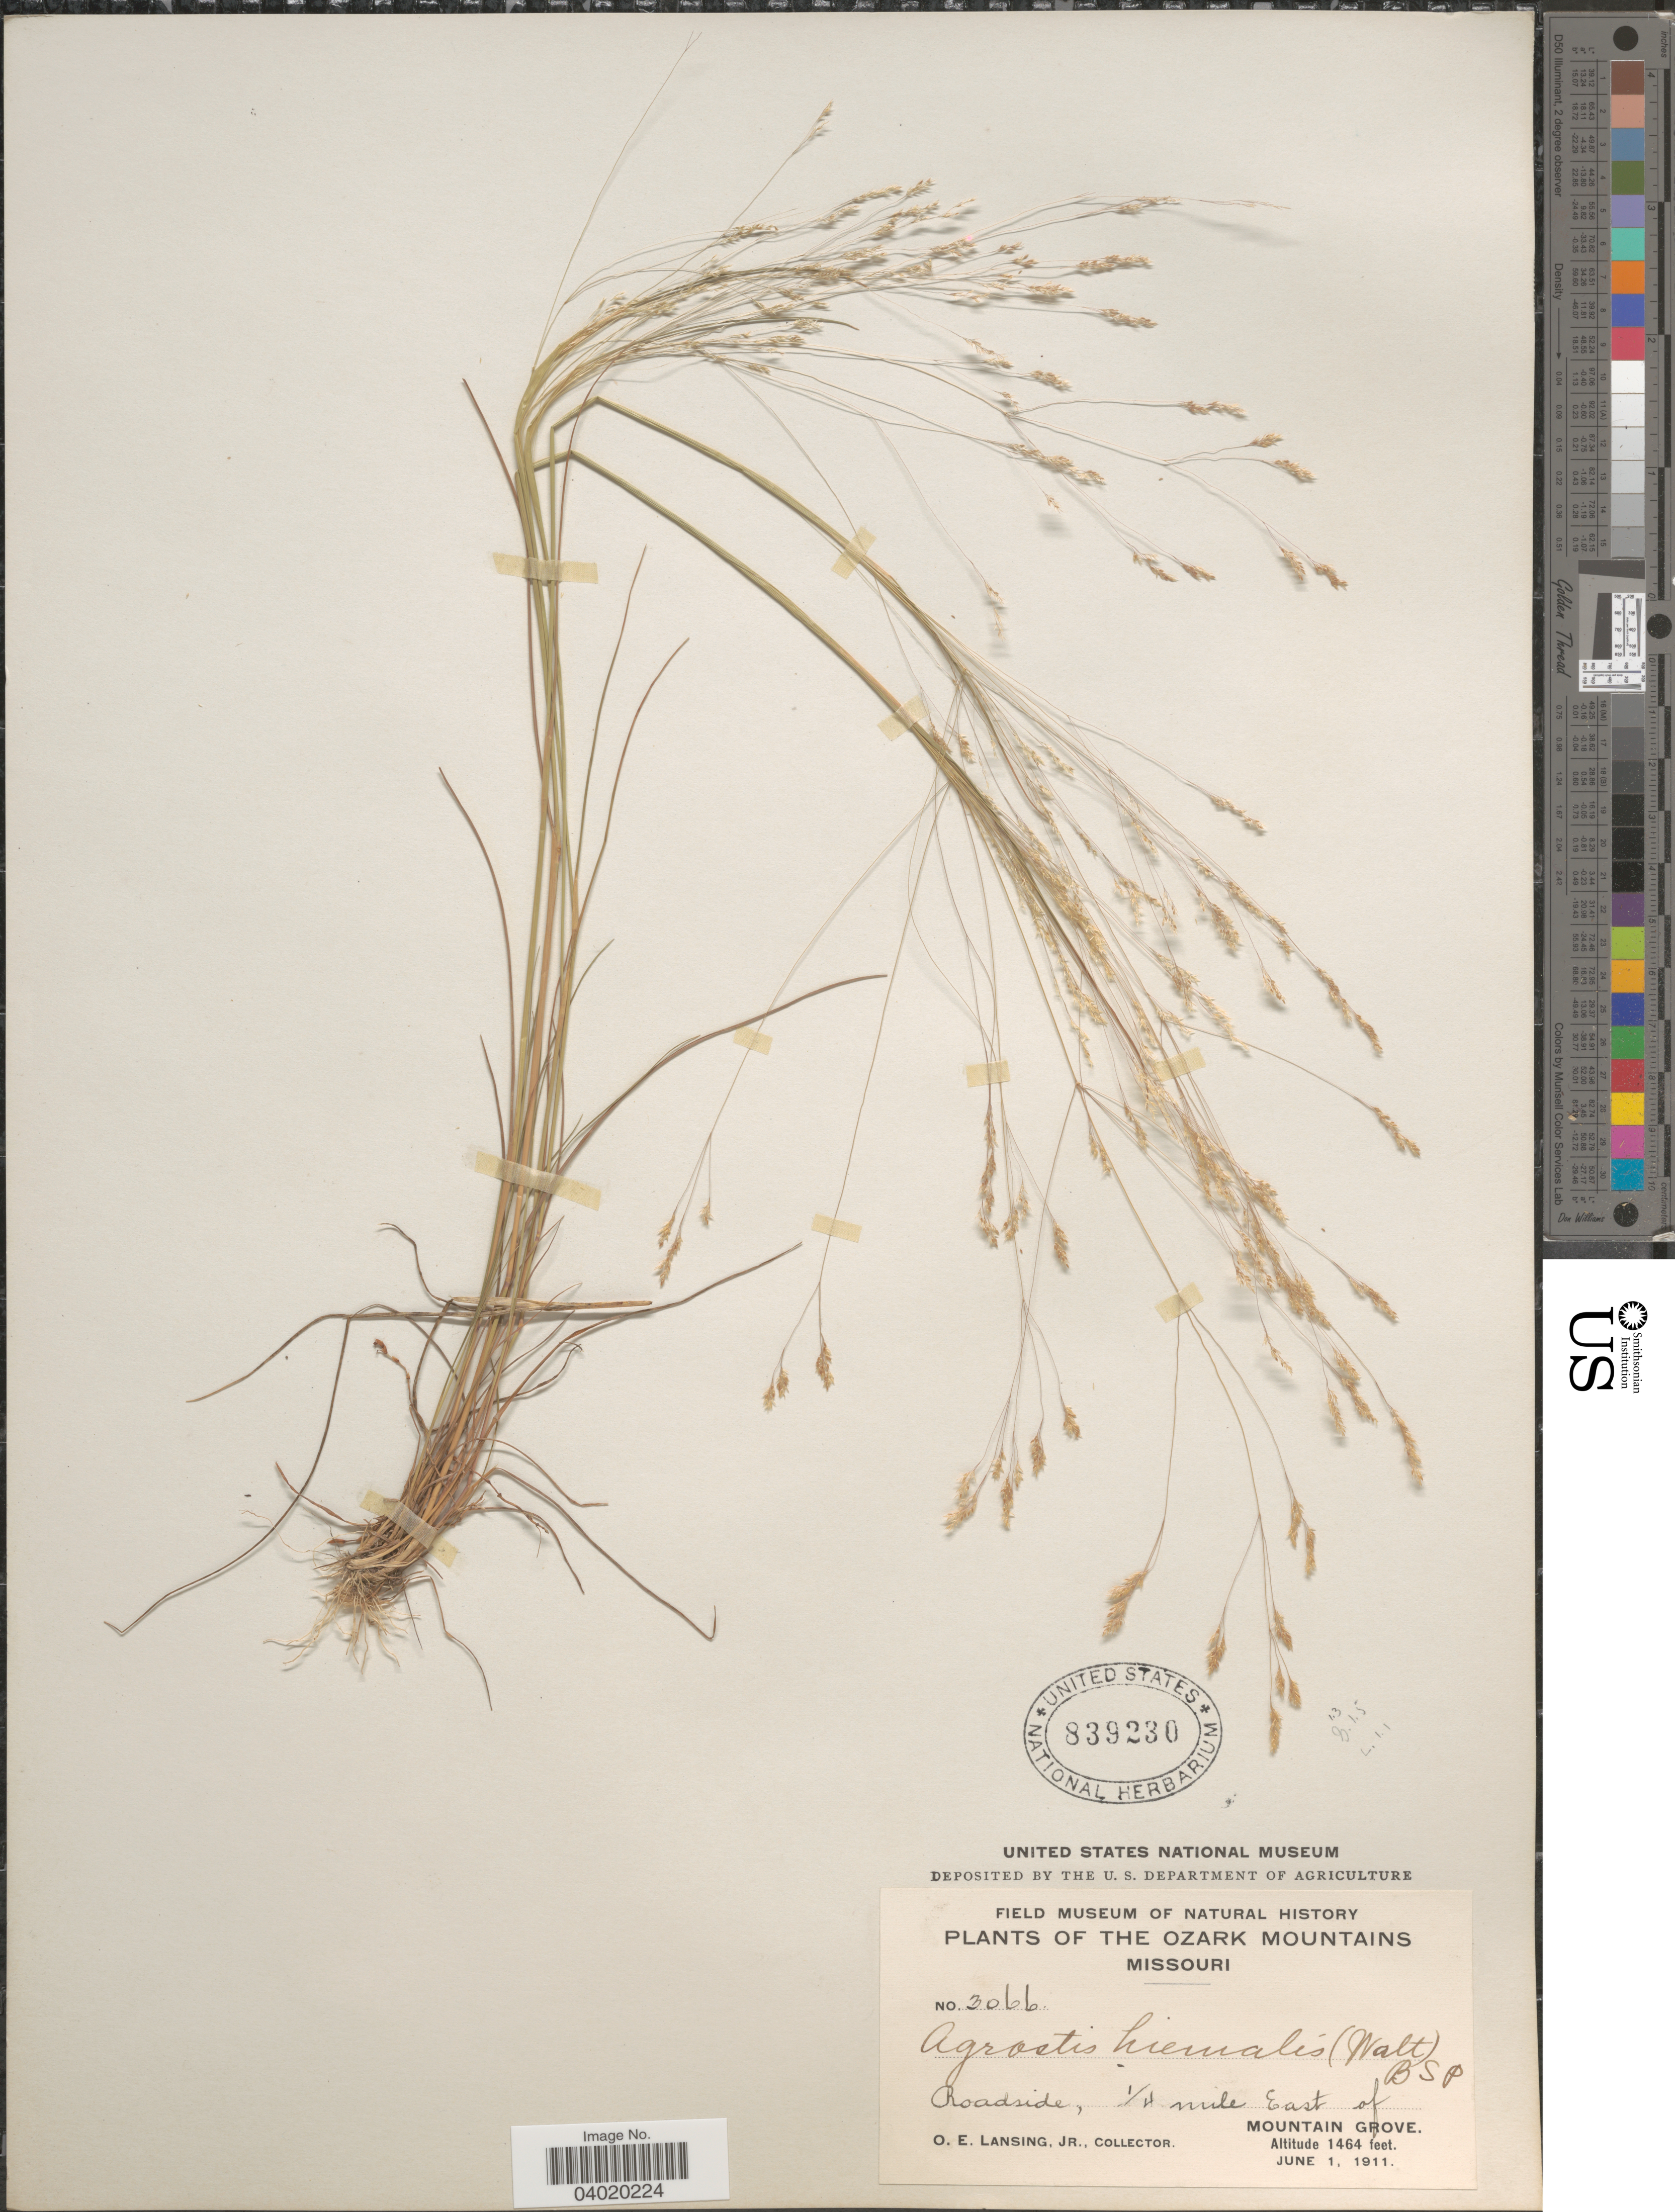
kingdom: Plantae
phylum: Tracheophyta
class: Liliopsida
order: Poales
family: Poaceae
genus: Agrostis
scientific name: Agrostis hyemalis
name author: (Walter) Britton et al.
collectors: O. Lansing Jr.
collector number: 3066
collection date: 1911-06-01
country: United States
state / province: Missouri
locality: The Ozark Mountains. Roadside, ¼ mile East of Mountain Grove.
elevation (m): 446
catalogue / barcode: US 839230